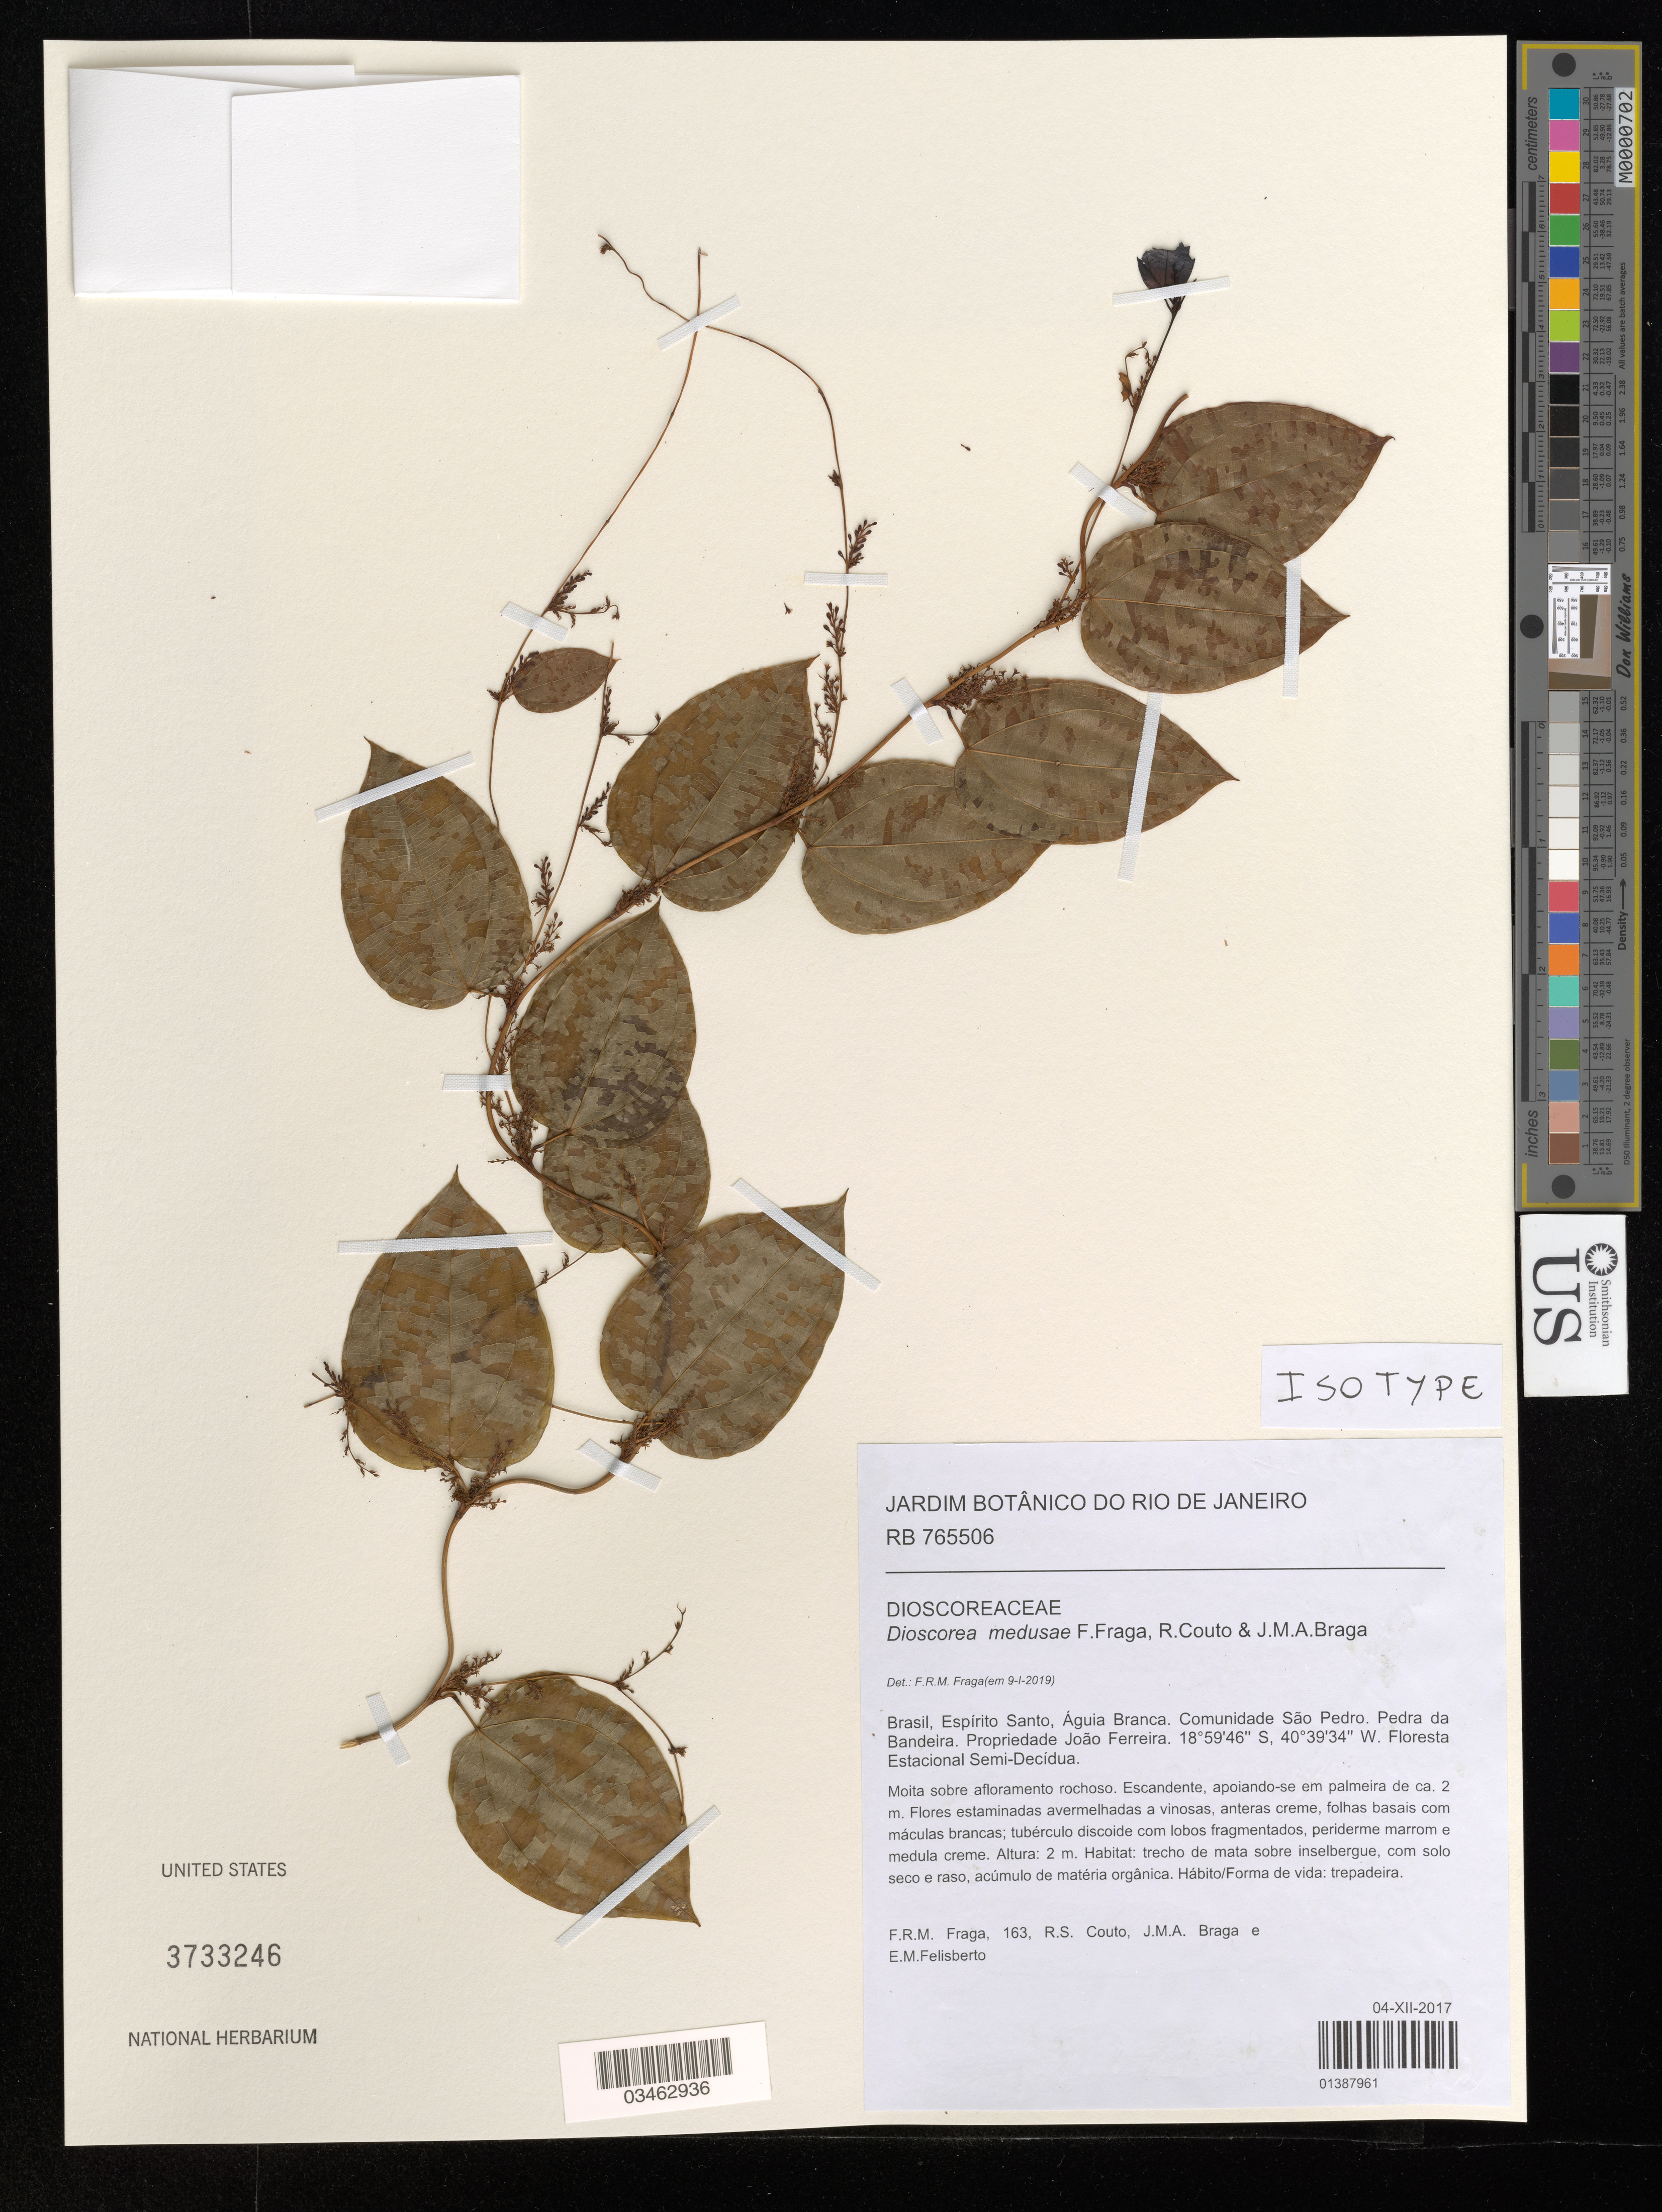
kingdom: Plantae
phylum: Tracheophyta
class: Liliopsida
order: Dioscoreales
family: Dioscoreaceae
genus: Dioscorea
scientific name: Dioscorea medusae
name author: Fraga et al.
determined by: Fraga, F. R. M.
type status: Isotype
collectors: F. Fraga, R. Couto, J. Alvarenga Braga & E. Felisberto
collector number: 163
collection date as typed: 04-XII-2017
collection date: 2017-12-04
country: Brazil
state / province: Espirito Santo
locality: Aguia Branca. Comunidade Sao Pedro. Pedra da Bandeira. Propriedade Joao Ferreira.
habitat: trecho de mata sobre inselbergue, com solo seco e raso, acumulo de materia organica. Habito/Forma de vida: trepadeira.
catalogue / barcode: US 3733246